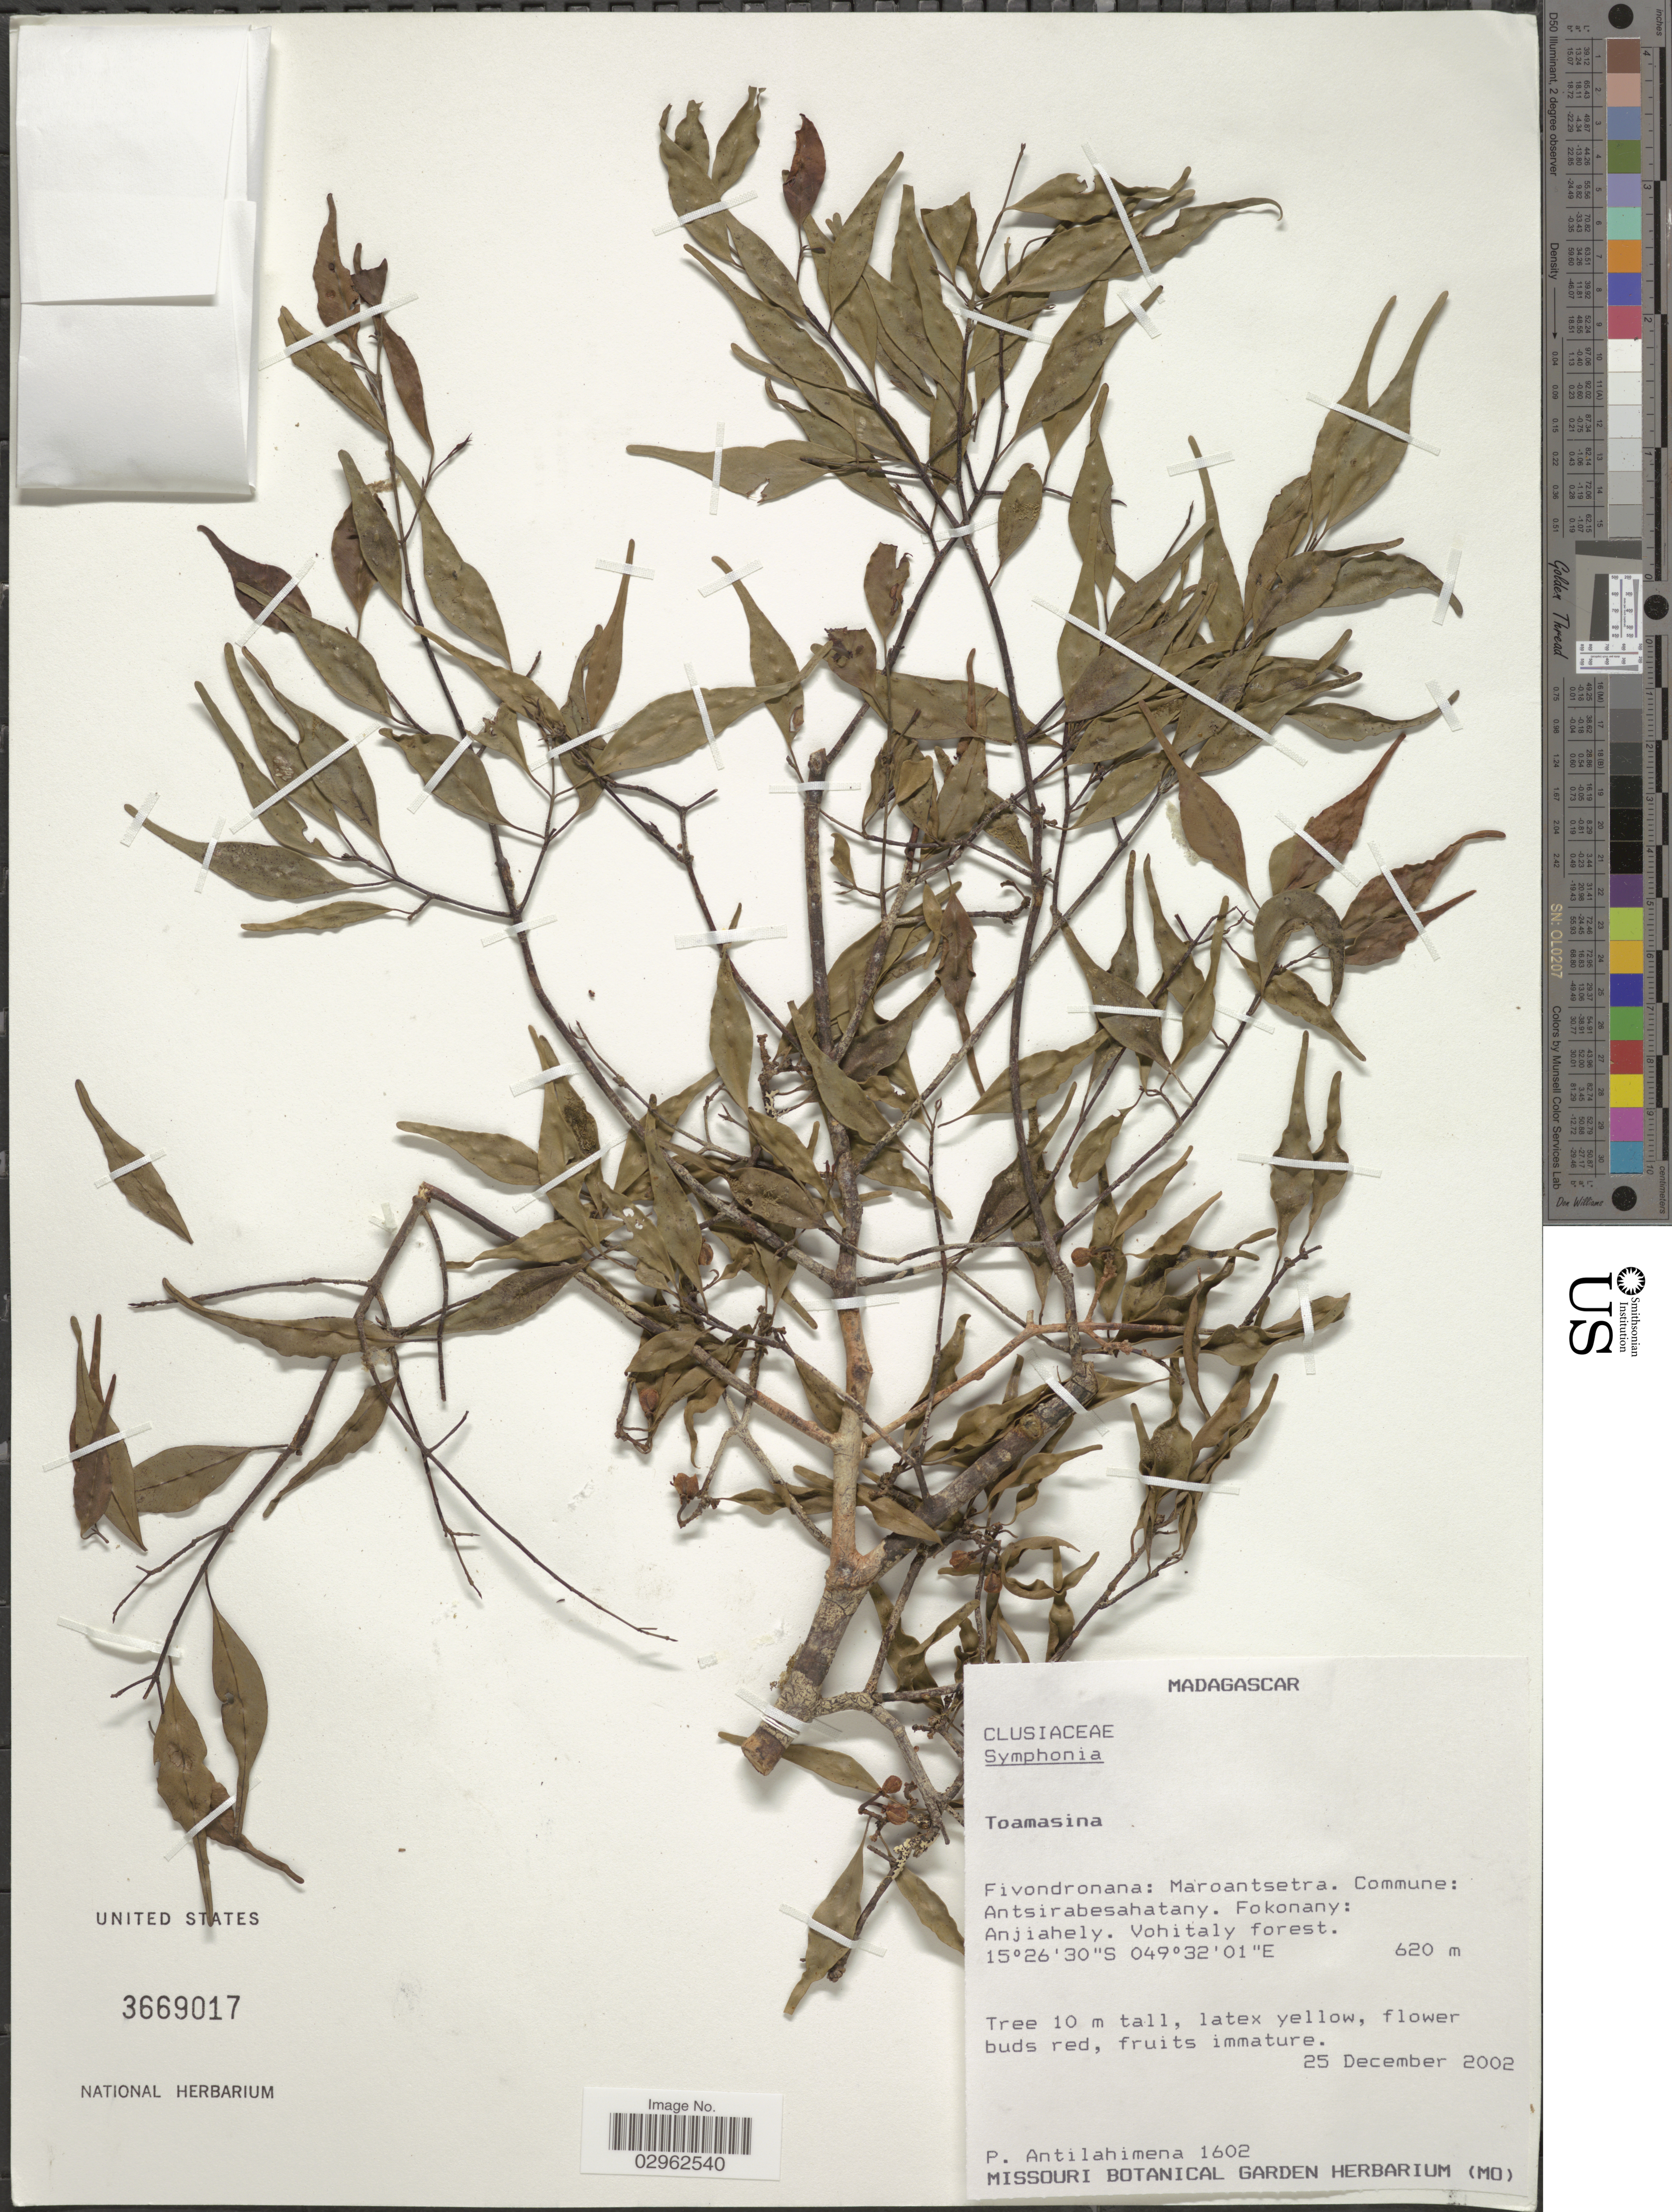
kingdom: Plantae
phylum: Tracheophyta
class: Magnoliopsida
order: Malpighiales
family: Clusiaceae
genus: Symphonia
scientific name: Symphonia sp.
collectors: P. Antilahimena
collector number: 1602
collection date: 2002-12-25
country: Madagascar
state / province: Analanjirofo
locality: Fivondronana: Maroantsetra. Commune: Antsirabesahatany. Fokonany: Anjiahely. Vohitaly forest.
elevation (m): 620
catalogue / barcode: US 3669017